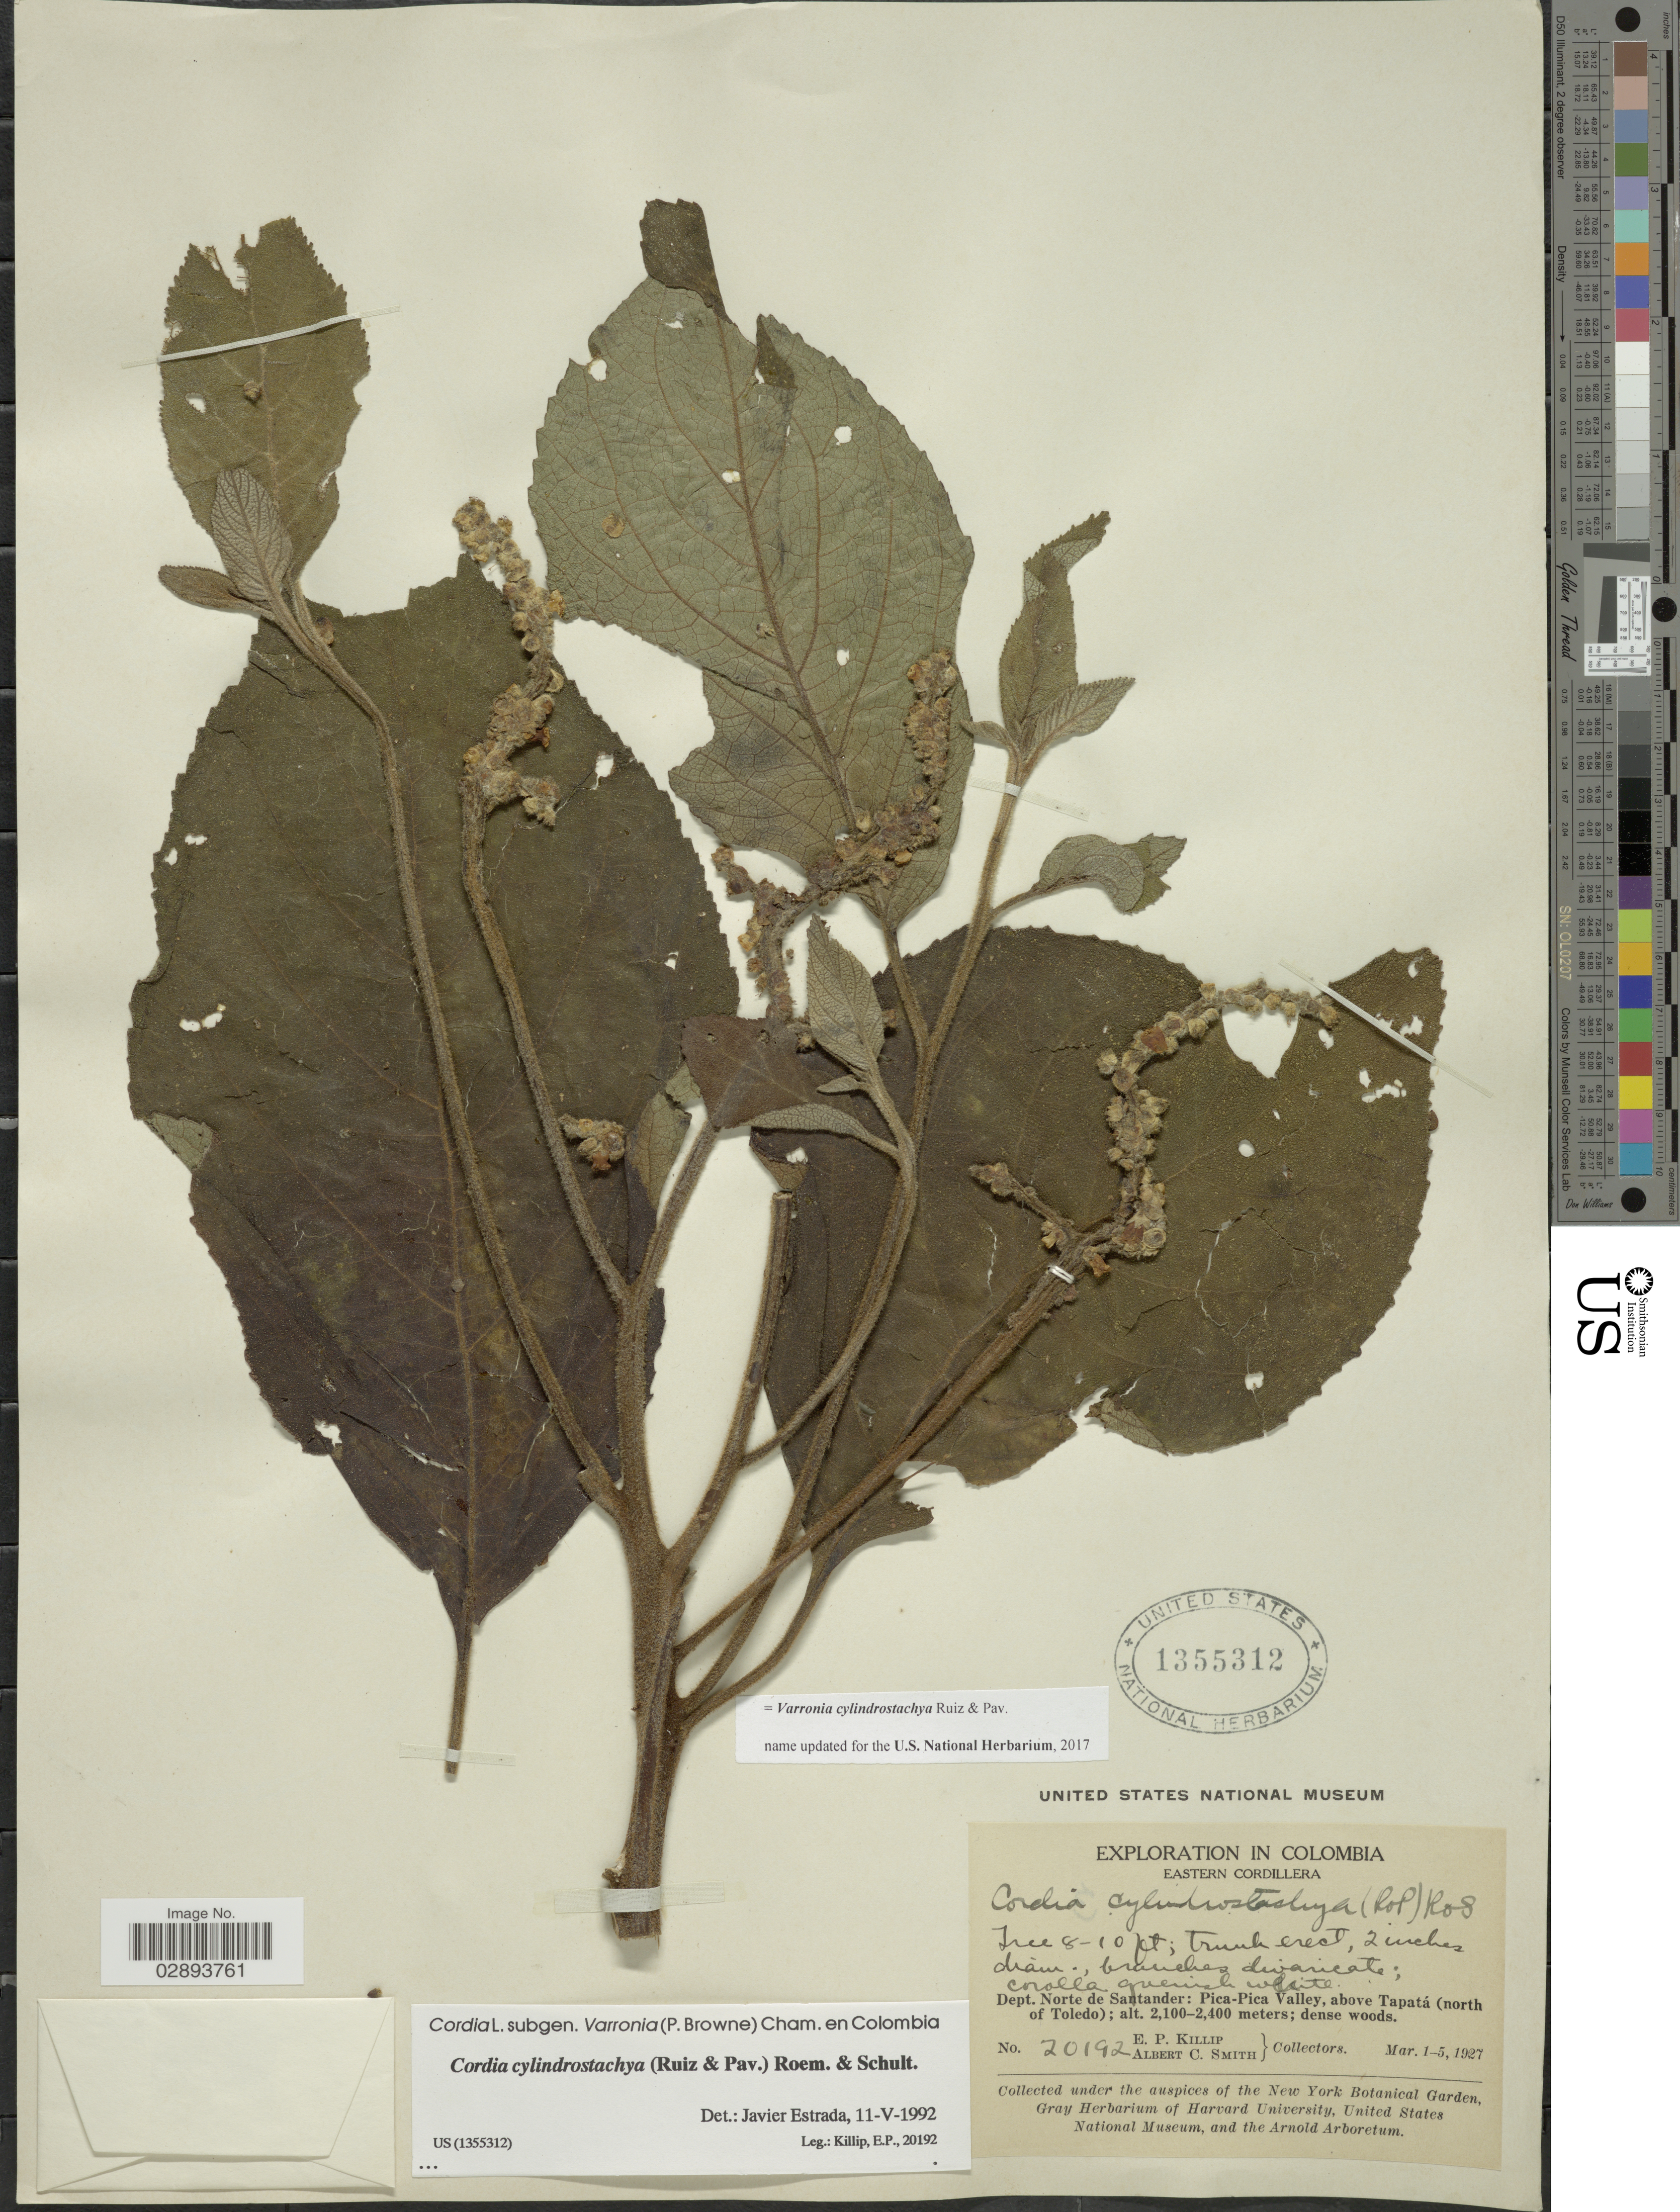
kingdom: Plantae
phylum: Tracheophyta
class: Magnoliopsida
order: Boraginales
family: Cordiaceae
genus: Varronia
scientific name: Varronia cylindrostachya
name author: Ruiz & Pav.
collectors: E. P. Killip & A. C. Smith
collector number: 20192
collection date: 1927-03-01/1927-03-05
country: Colombia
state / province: Norte de Santander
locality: Eastern Cordillera. Dept. Norte de Santander, Pica-Pica Valley, above Tapatá (north of Toledo).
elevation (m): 2100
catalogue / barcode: US 1355312